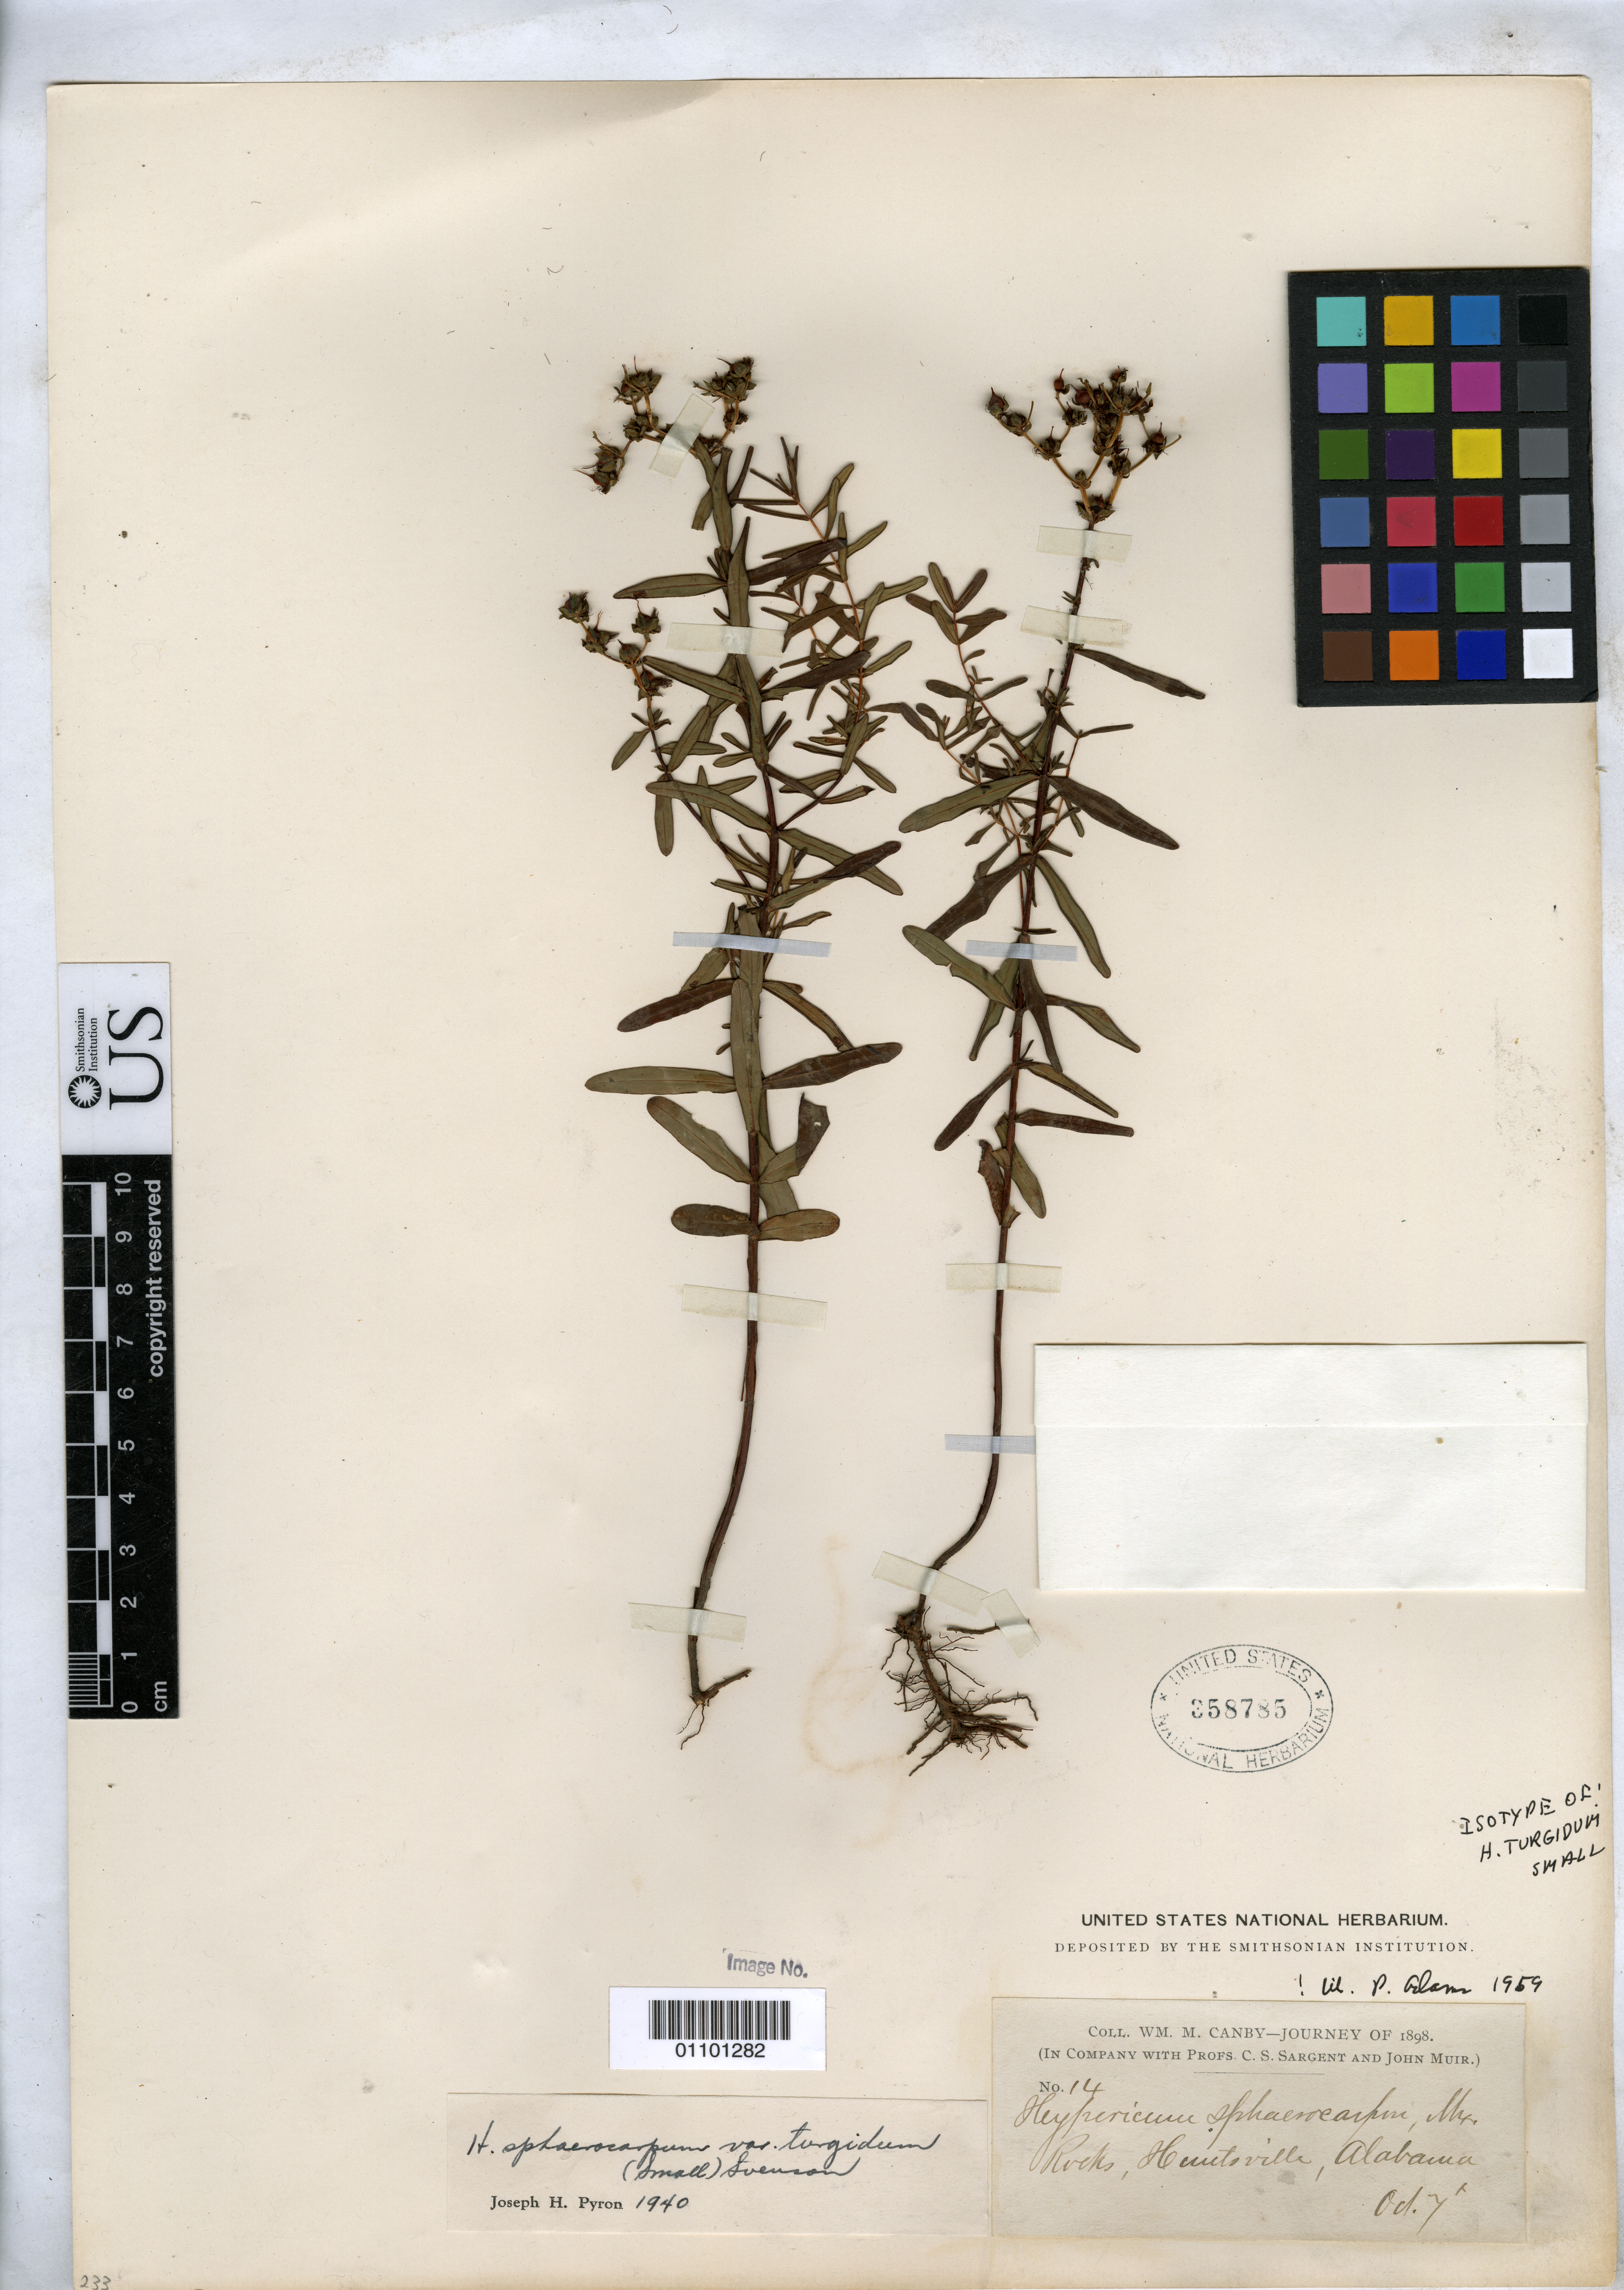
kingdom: Plantae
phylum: Tracheophyta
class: Magnoliopsida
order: Malpighiales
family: Hypericaceae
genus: Hypericum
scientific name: Hypericum turgidum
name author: Small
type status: Type Collection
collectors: W. M. Canby, C. S. Sargent & J. Muir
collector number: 14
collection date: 1898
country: United States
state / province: Alabama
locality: Huntsville.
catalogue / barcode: US 358785